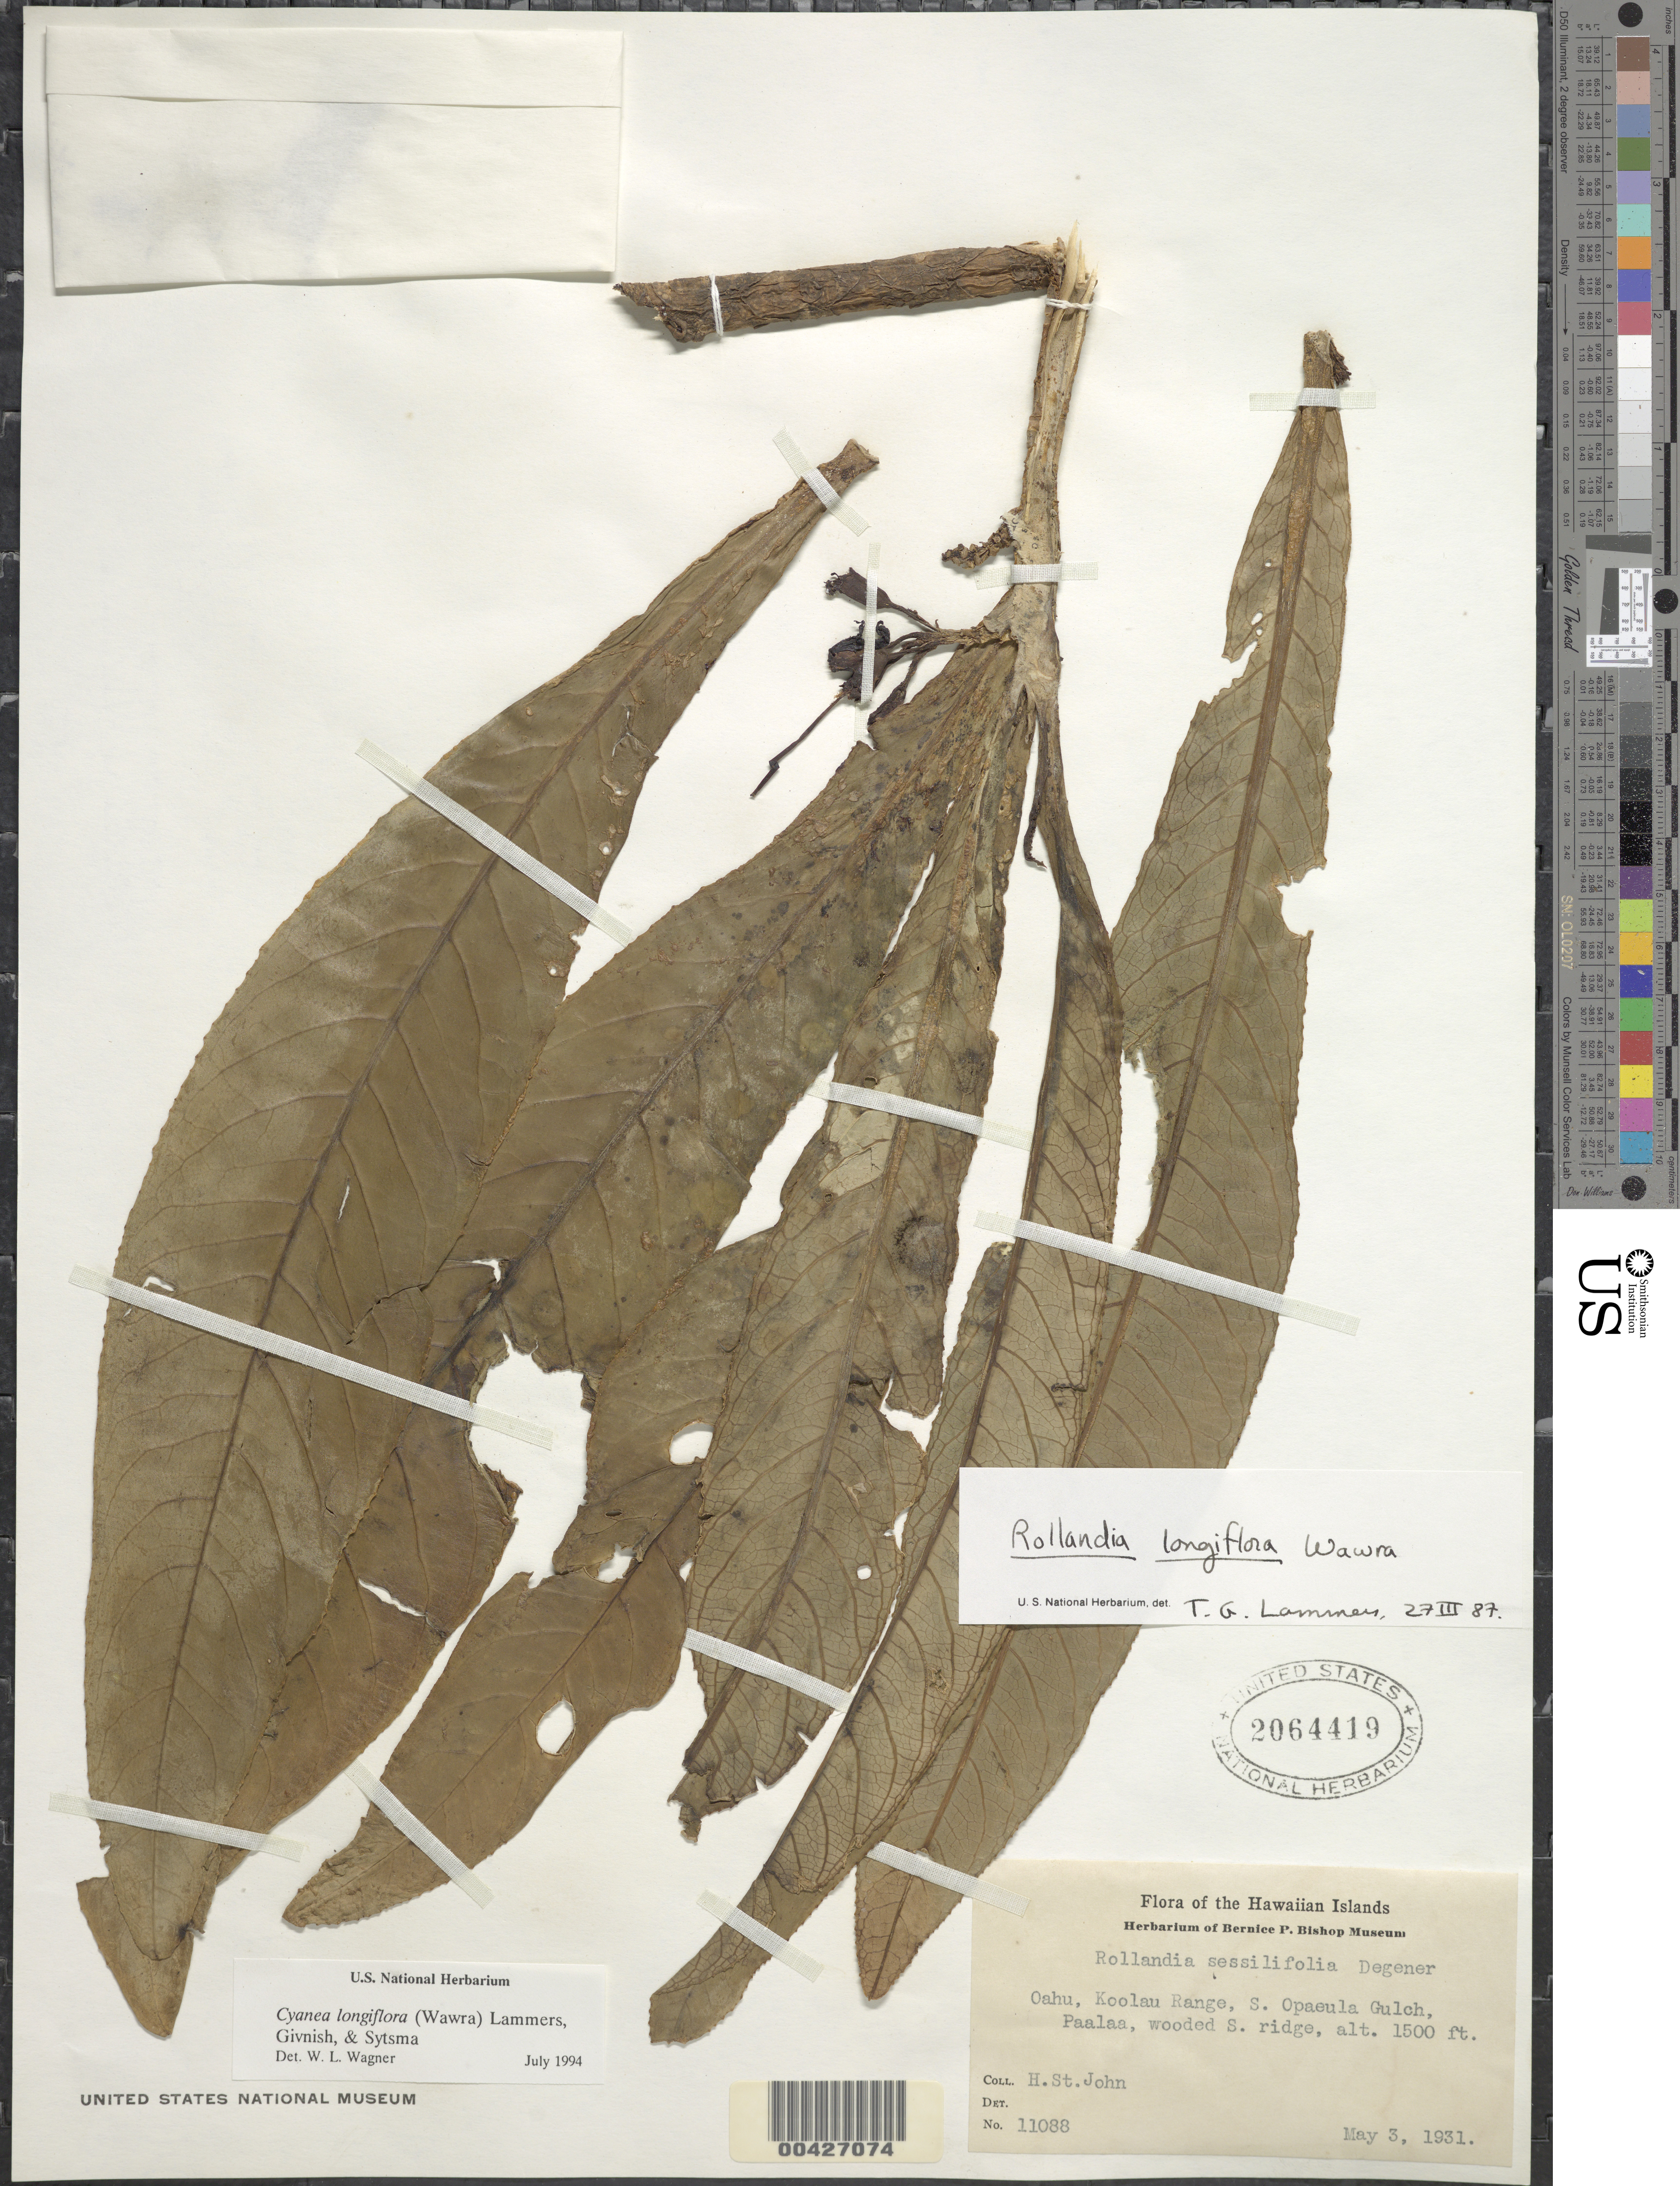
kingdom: Plantae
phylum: Tracheophyta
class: Magnoliopsida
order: Asterales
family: Campanulaceae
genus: Cyanea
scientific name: Cyanea longiflora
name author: (Wawra) Lammers et al.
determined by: Wagner, W. L., (BOT), Smithsonian Institution - National Museum of Natural History (UNITED STATES)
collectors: H. St. John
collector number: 11088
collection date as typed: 3 May 1931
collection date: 1931-05-03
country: United States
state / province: Hawaii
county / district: Honolulu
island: Oahu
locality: Koolau Range, S. Opaeula Gulch, Paalaa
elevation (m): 457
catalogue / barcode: US 2064419